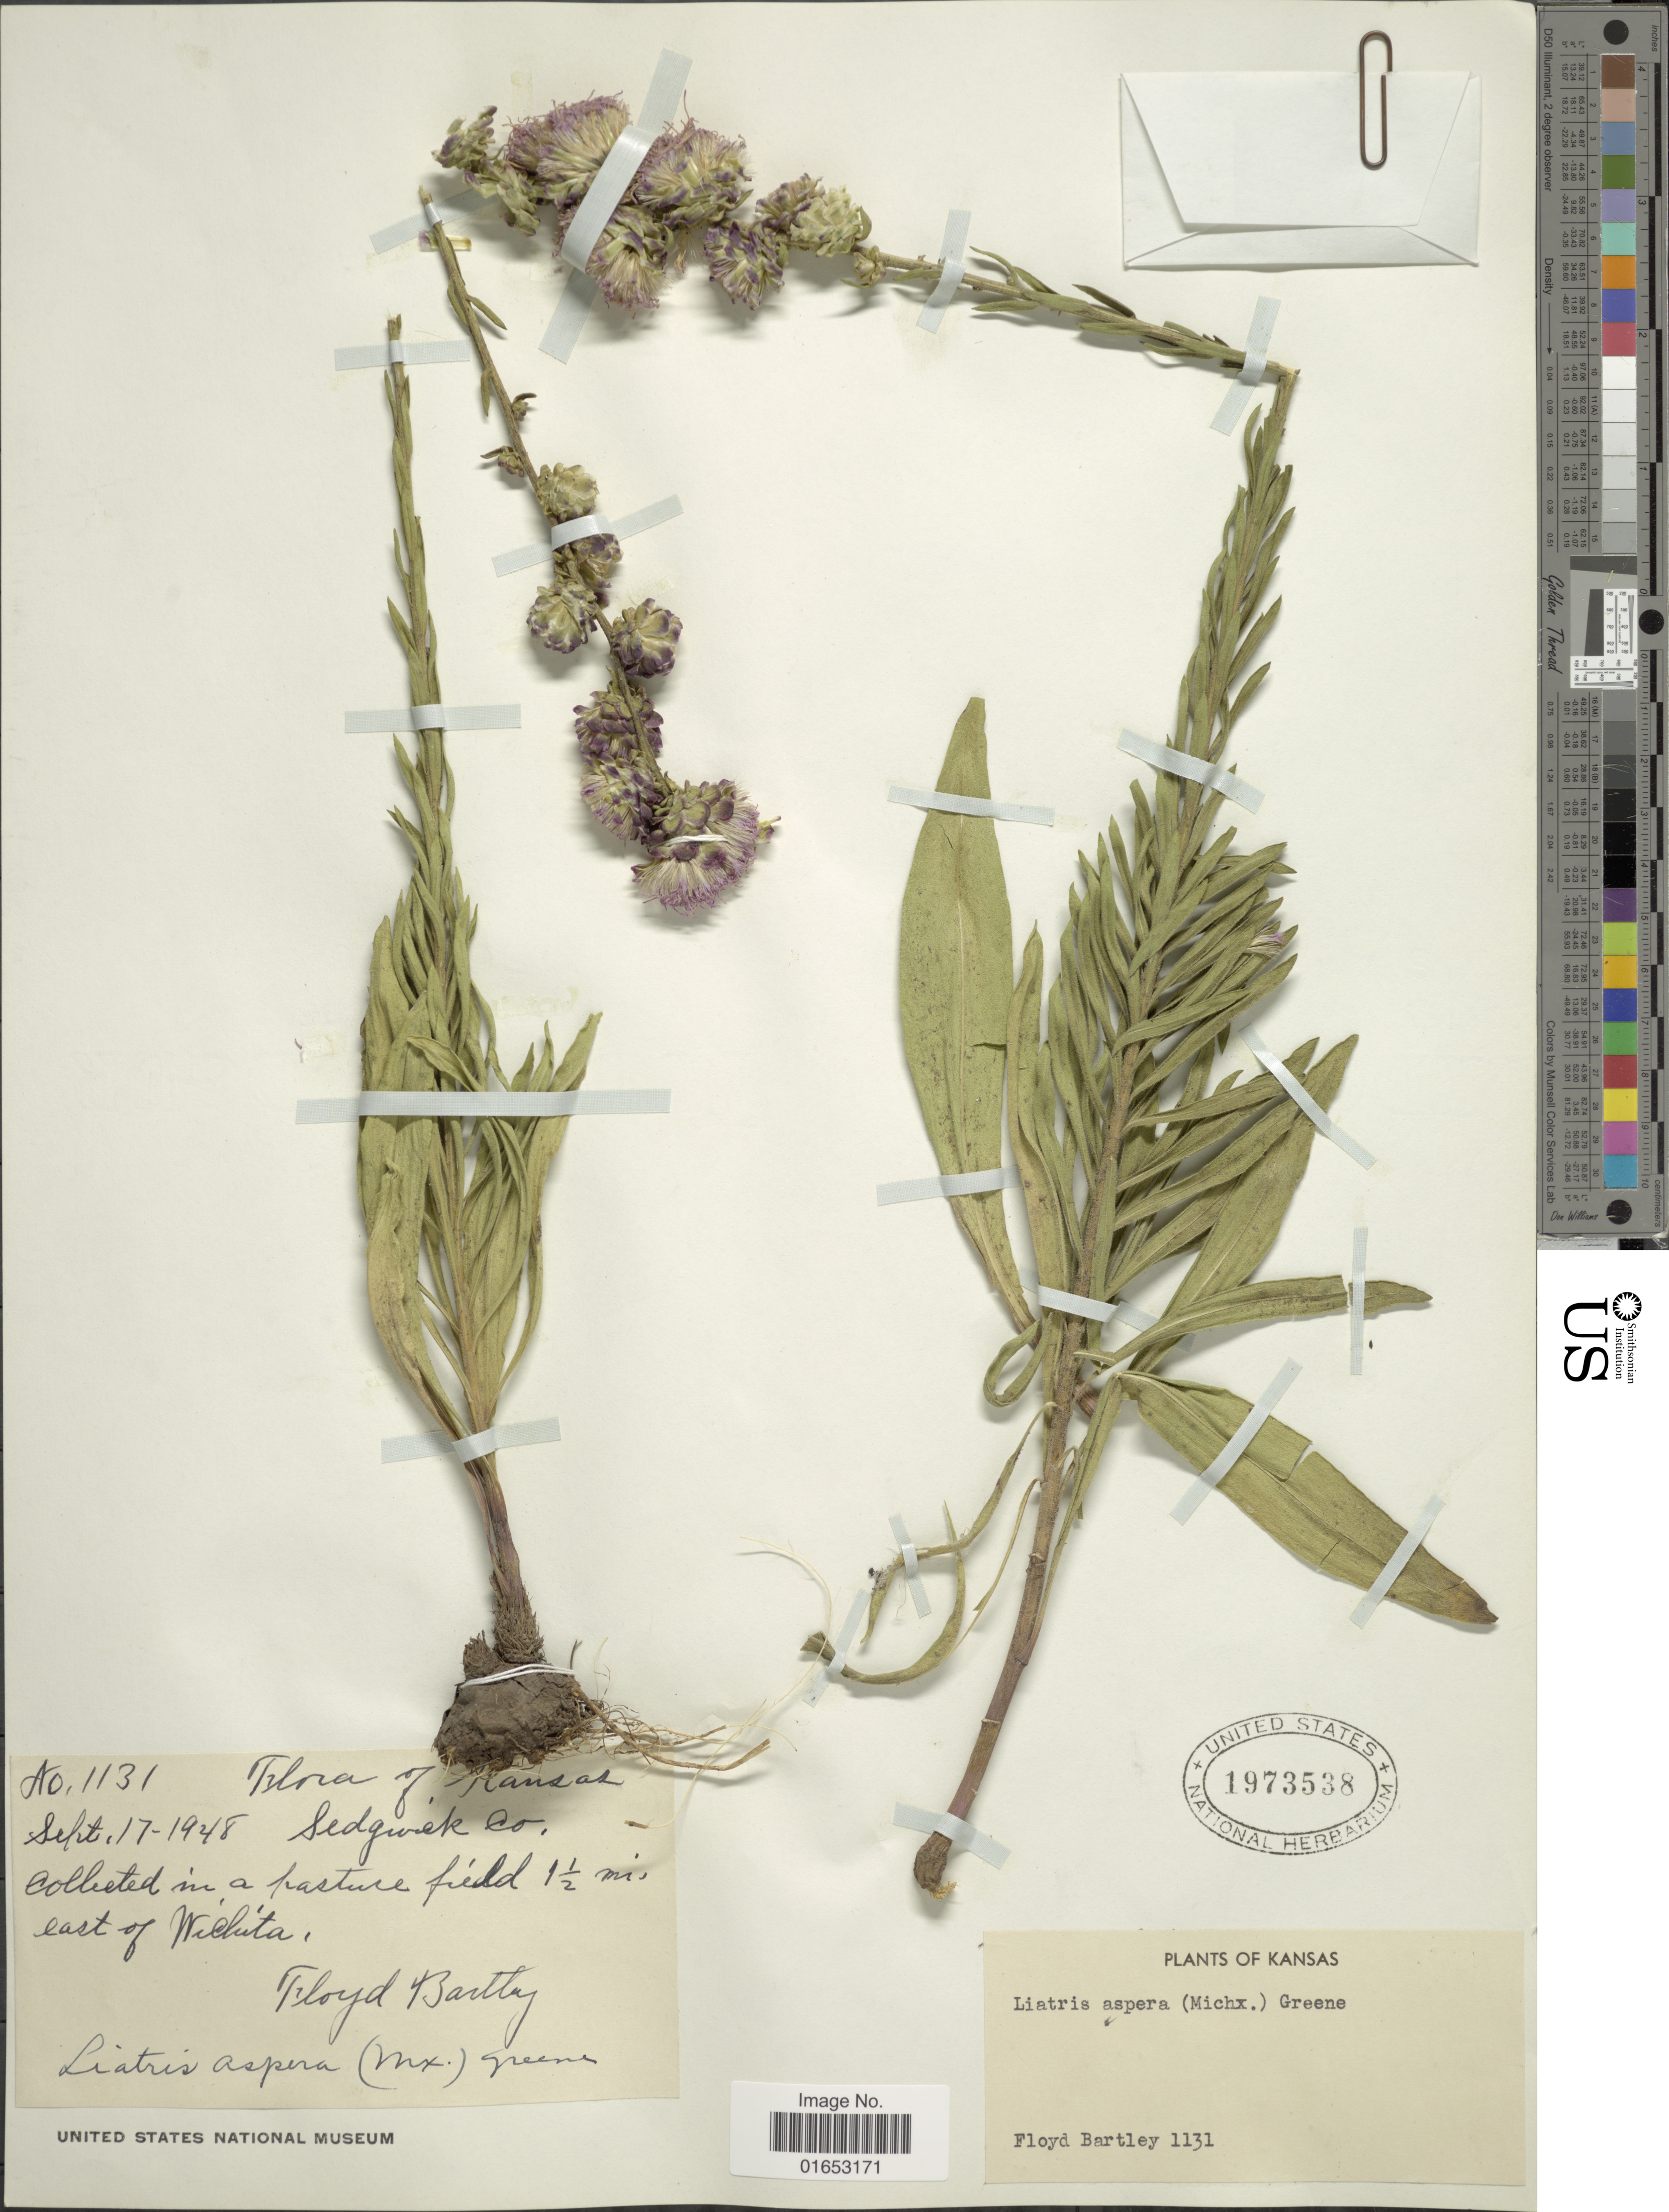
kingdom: Plantae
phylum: Tracheophyta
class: Magnoliopsida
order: Asterales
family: Asteraceae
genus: Liatris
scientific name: Liatris aspera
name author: Michx.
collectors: F. Bartley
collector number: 1131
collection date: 1948-09-17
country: United States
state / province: Kansas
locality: In a pasture field 1½ mi. east of Wichita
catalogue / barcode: US 1973538